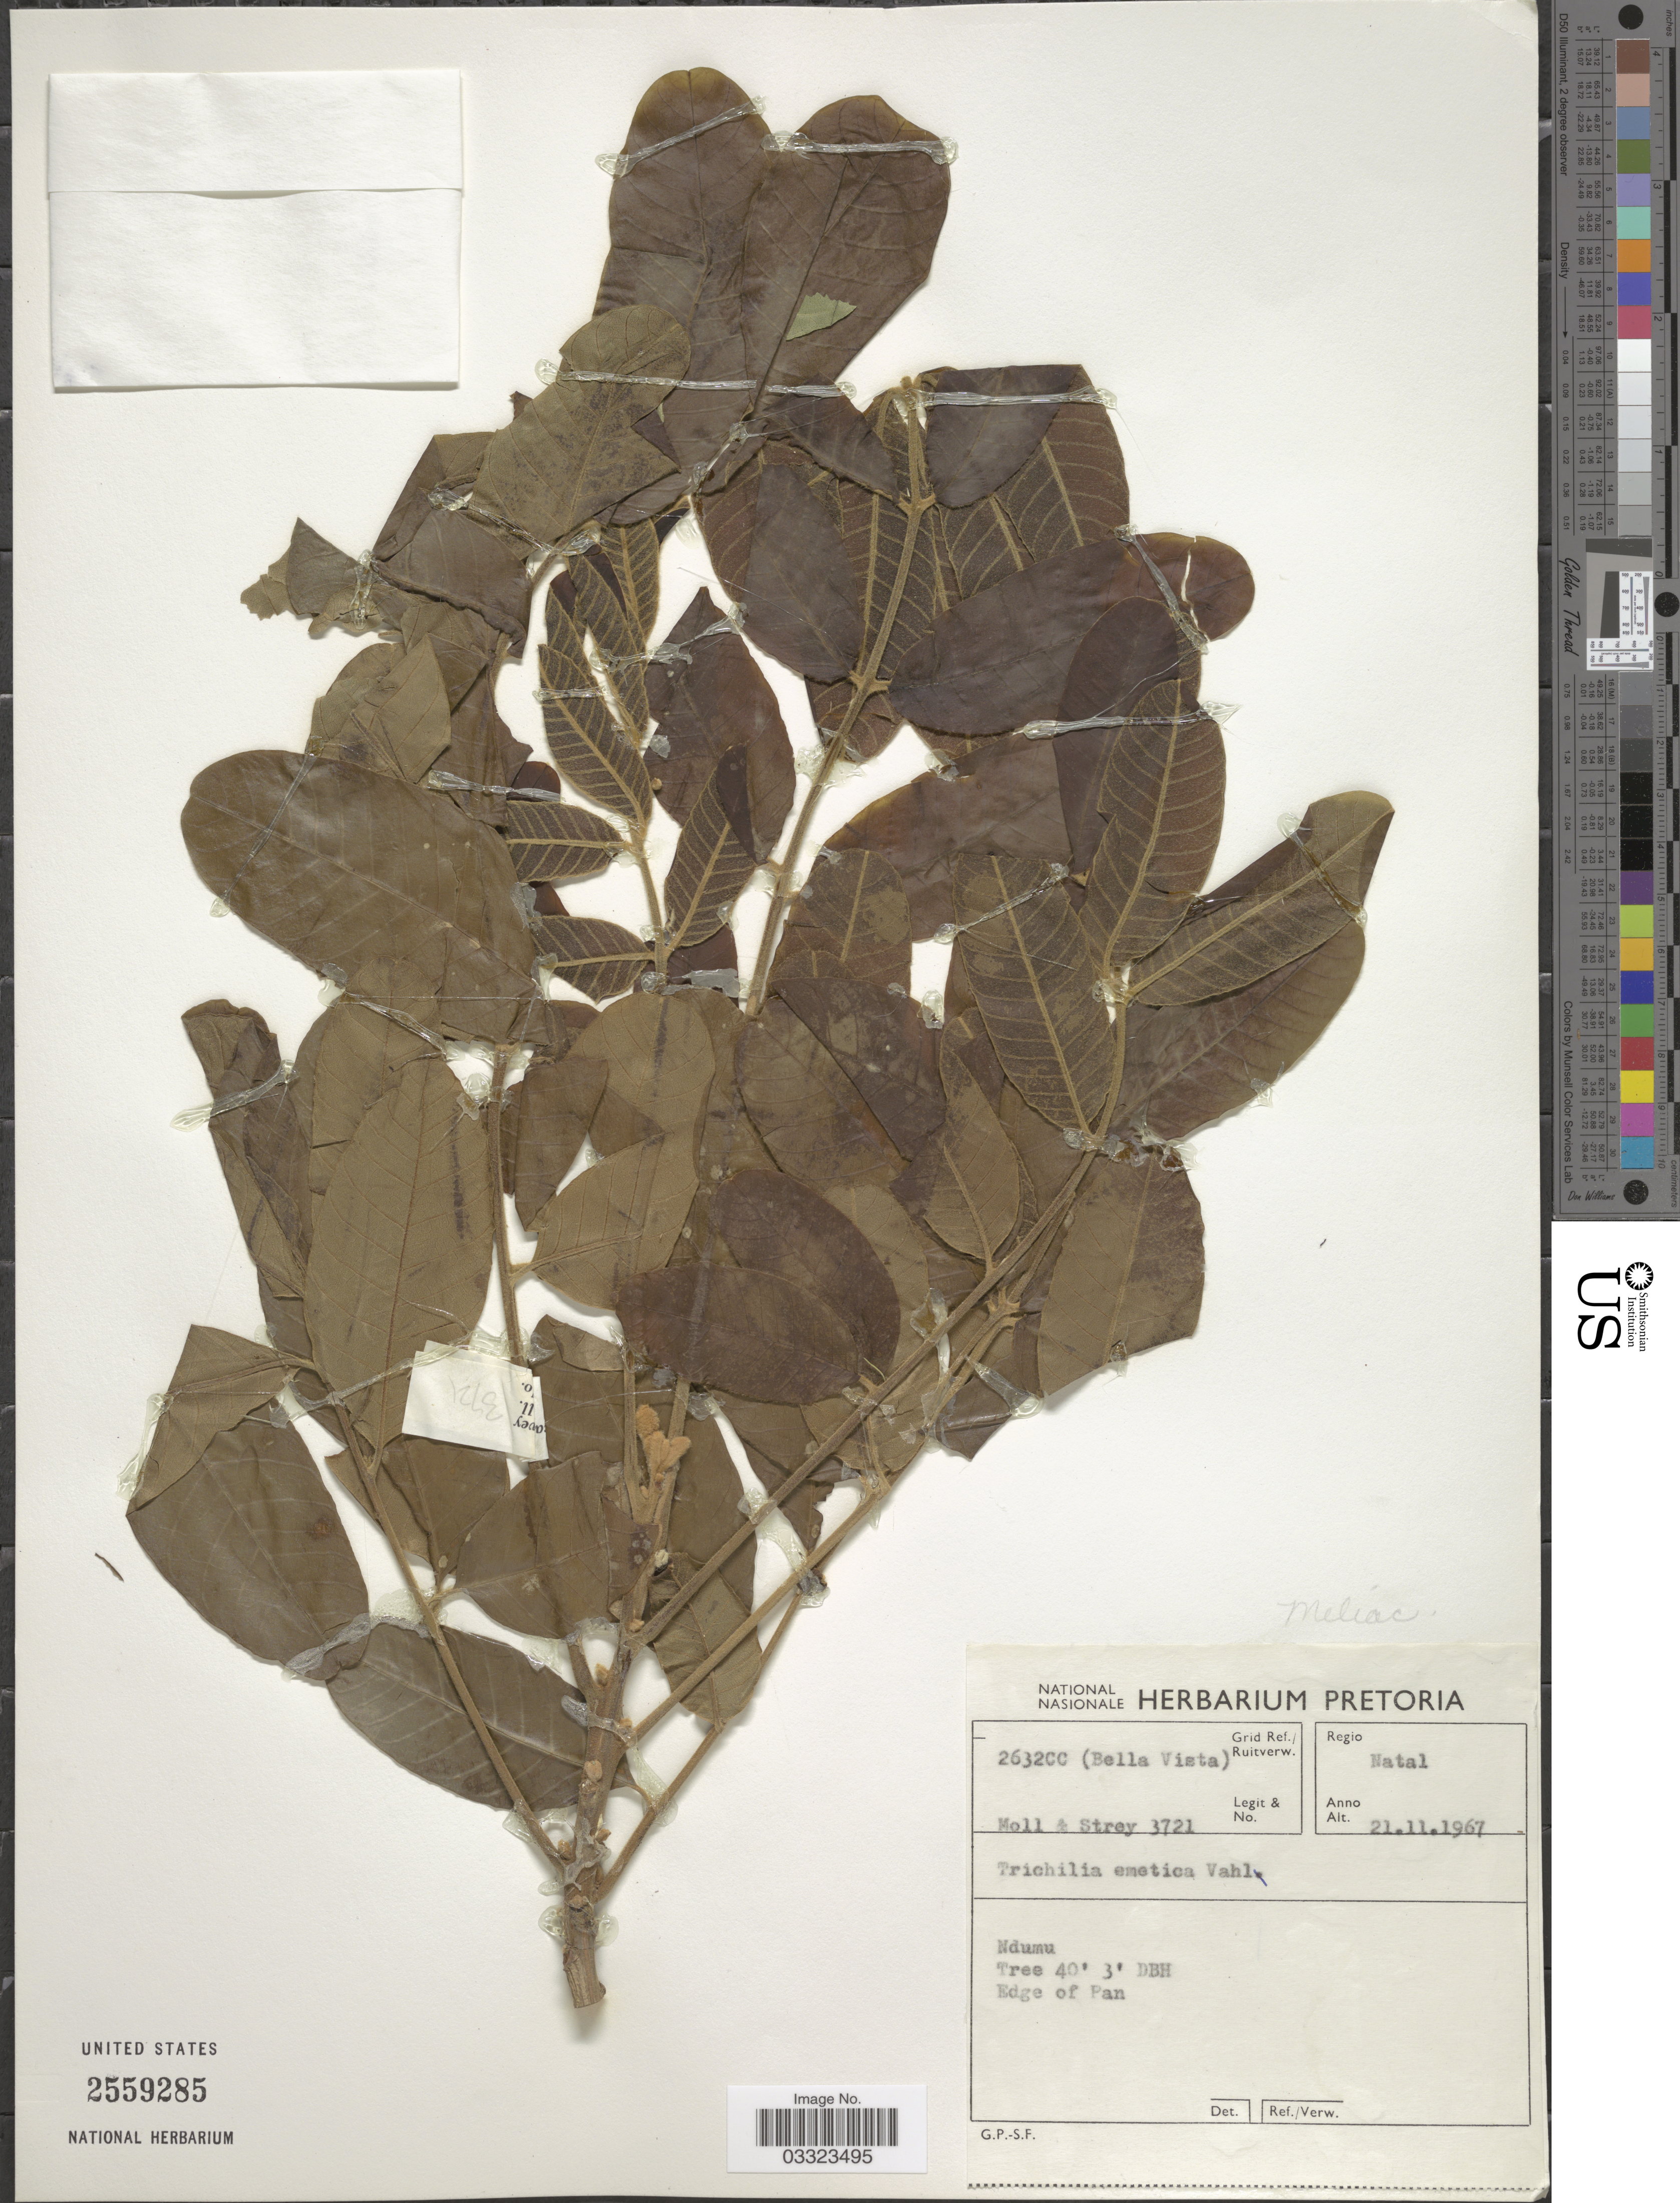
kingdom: Plantae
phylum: Tracheophyta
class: Magnoliopsida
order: Sapindales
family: Meliaceae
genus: Trichilia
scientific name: Trichilia emetica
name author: Vahl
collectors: -. Moll & -. Strey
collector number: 3721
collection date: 1967-11-21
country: South Africa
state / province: KwaZulu-Natal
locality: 2632CC (Bella Vista) Grid Ref. Regio Natal. Ndumu.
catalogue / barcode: US 2559285